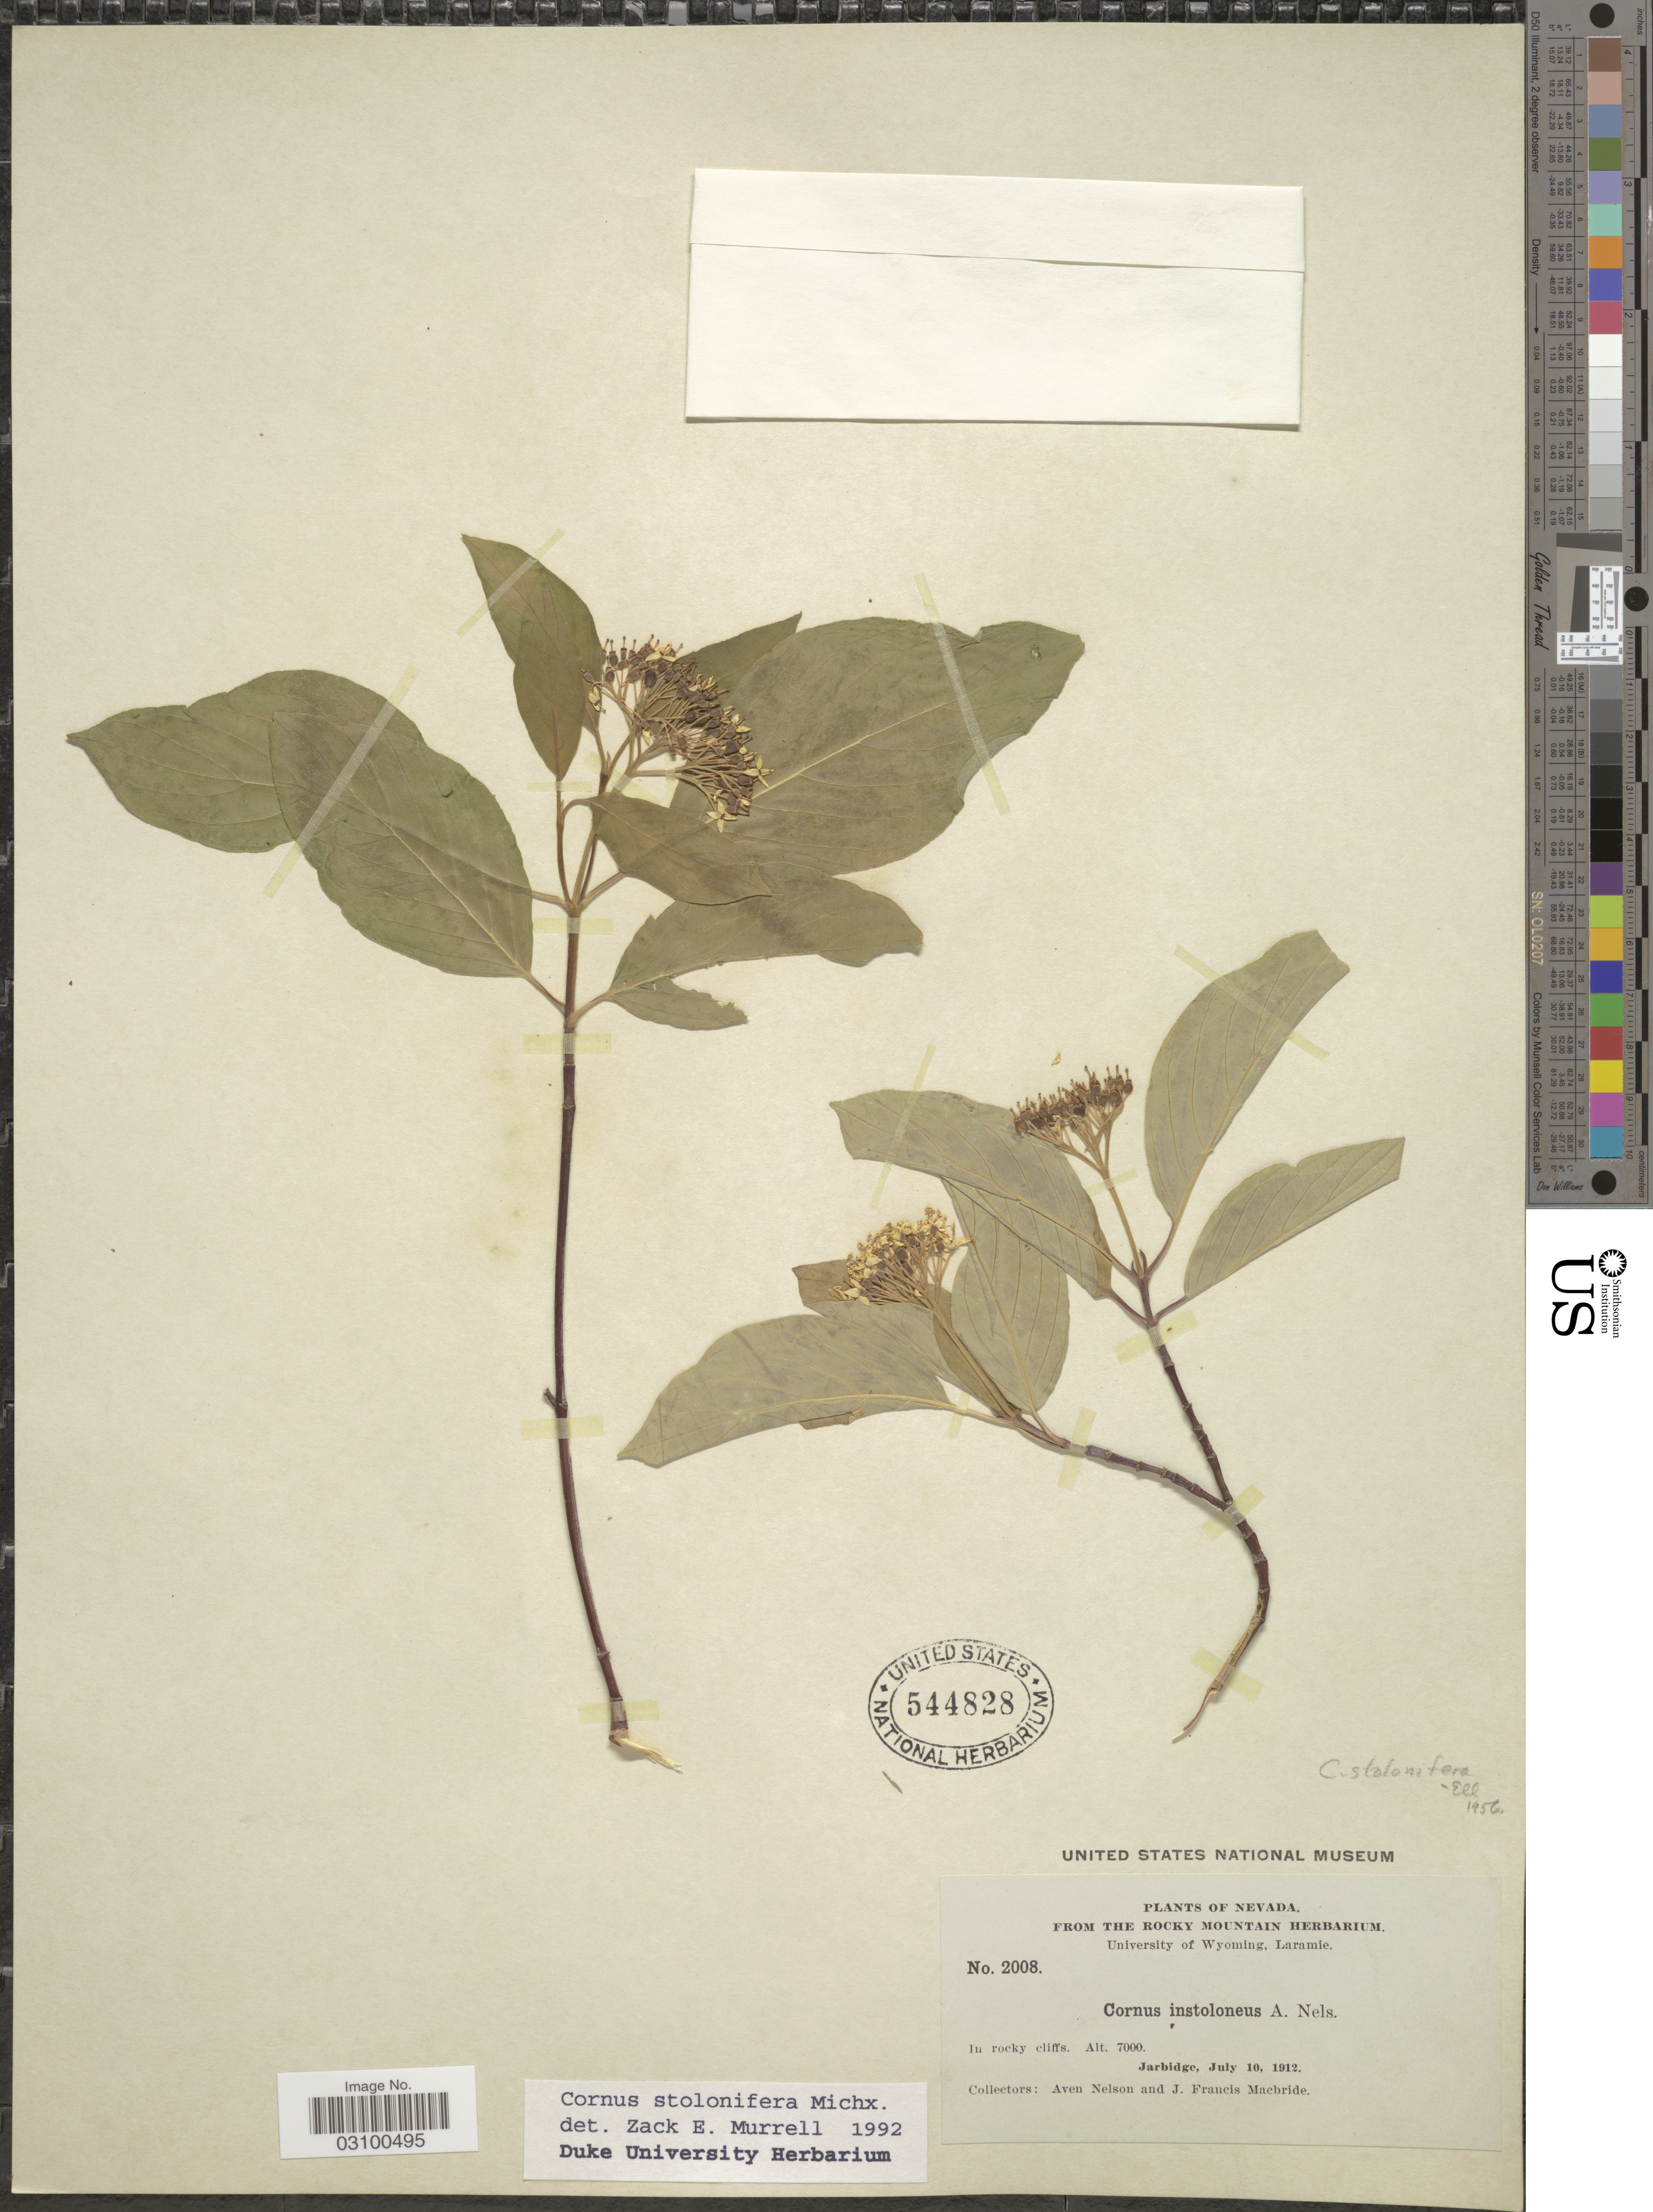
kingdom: Plantae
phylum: Tracheophyta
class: Magnoliopsida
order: Cornales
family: Cornaceae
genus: Cornus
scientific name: Cornus sericea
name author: L.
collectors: A. Nelson & J. F. Macbride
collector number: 2008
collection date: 1912-07-10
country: United States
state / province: Nevada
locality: Jarbridge.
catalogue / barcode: US 544828